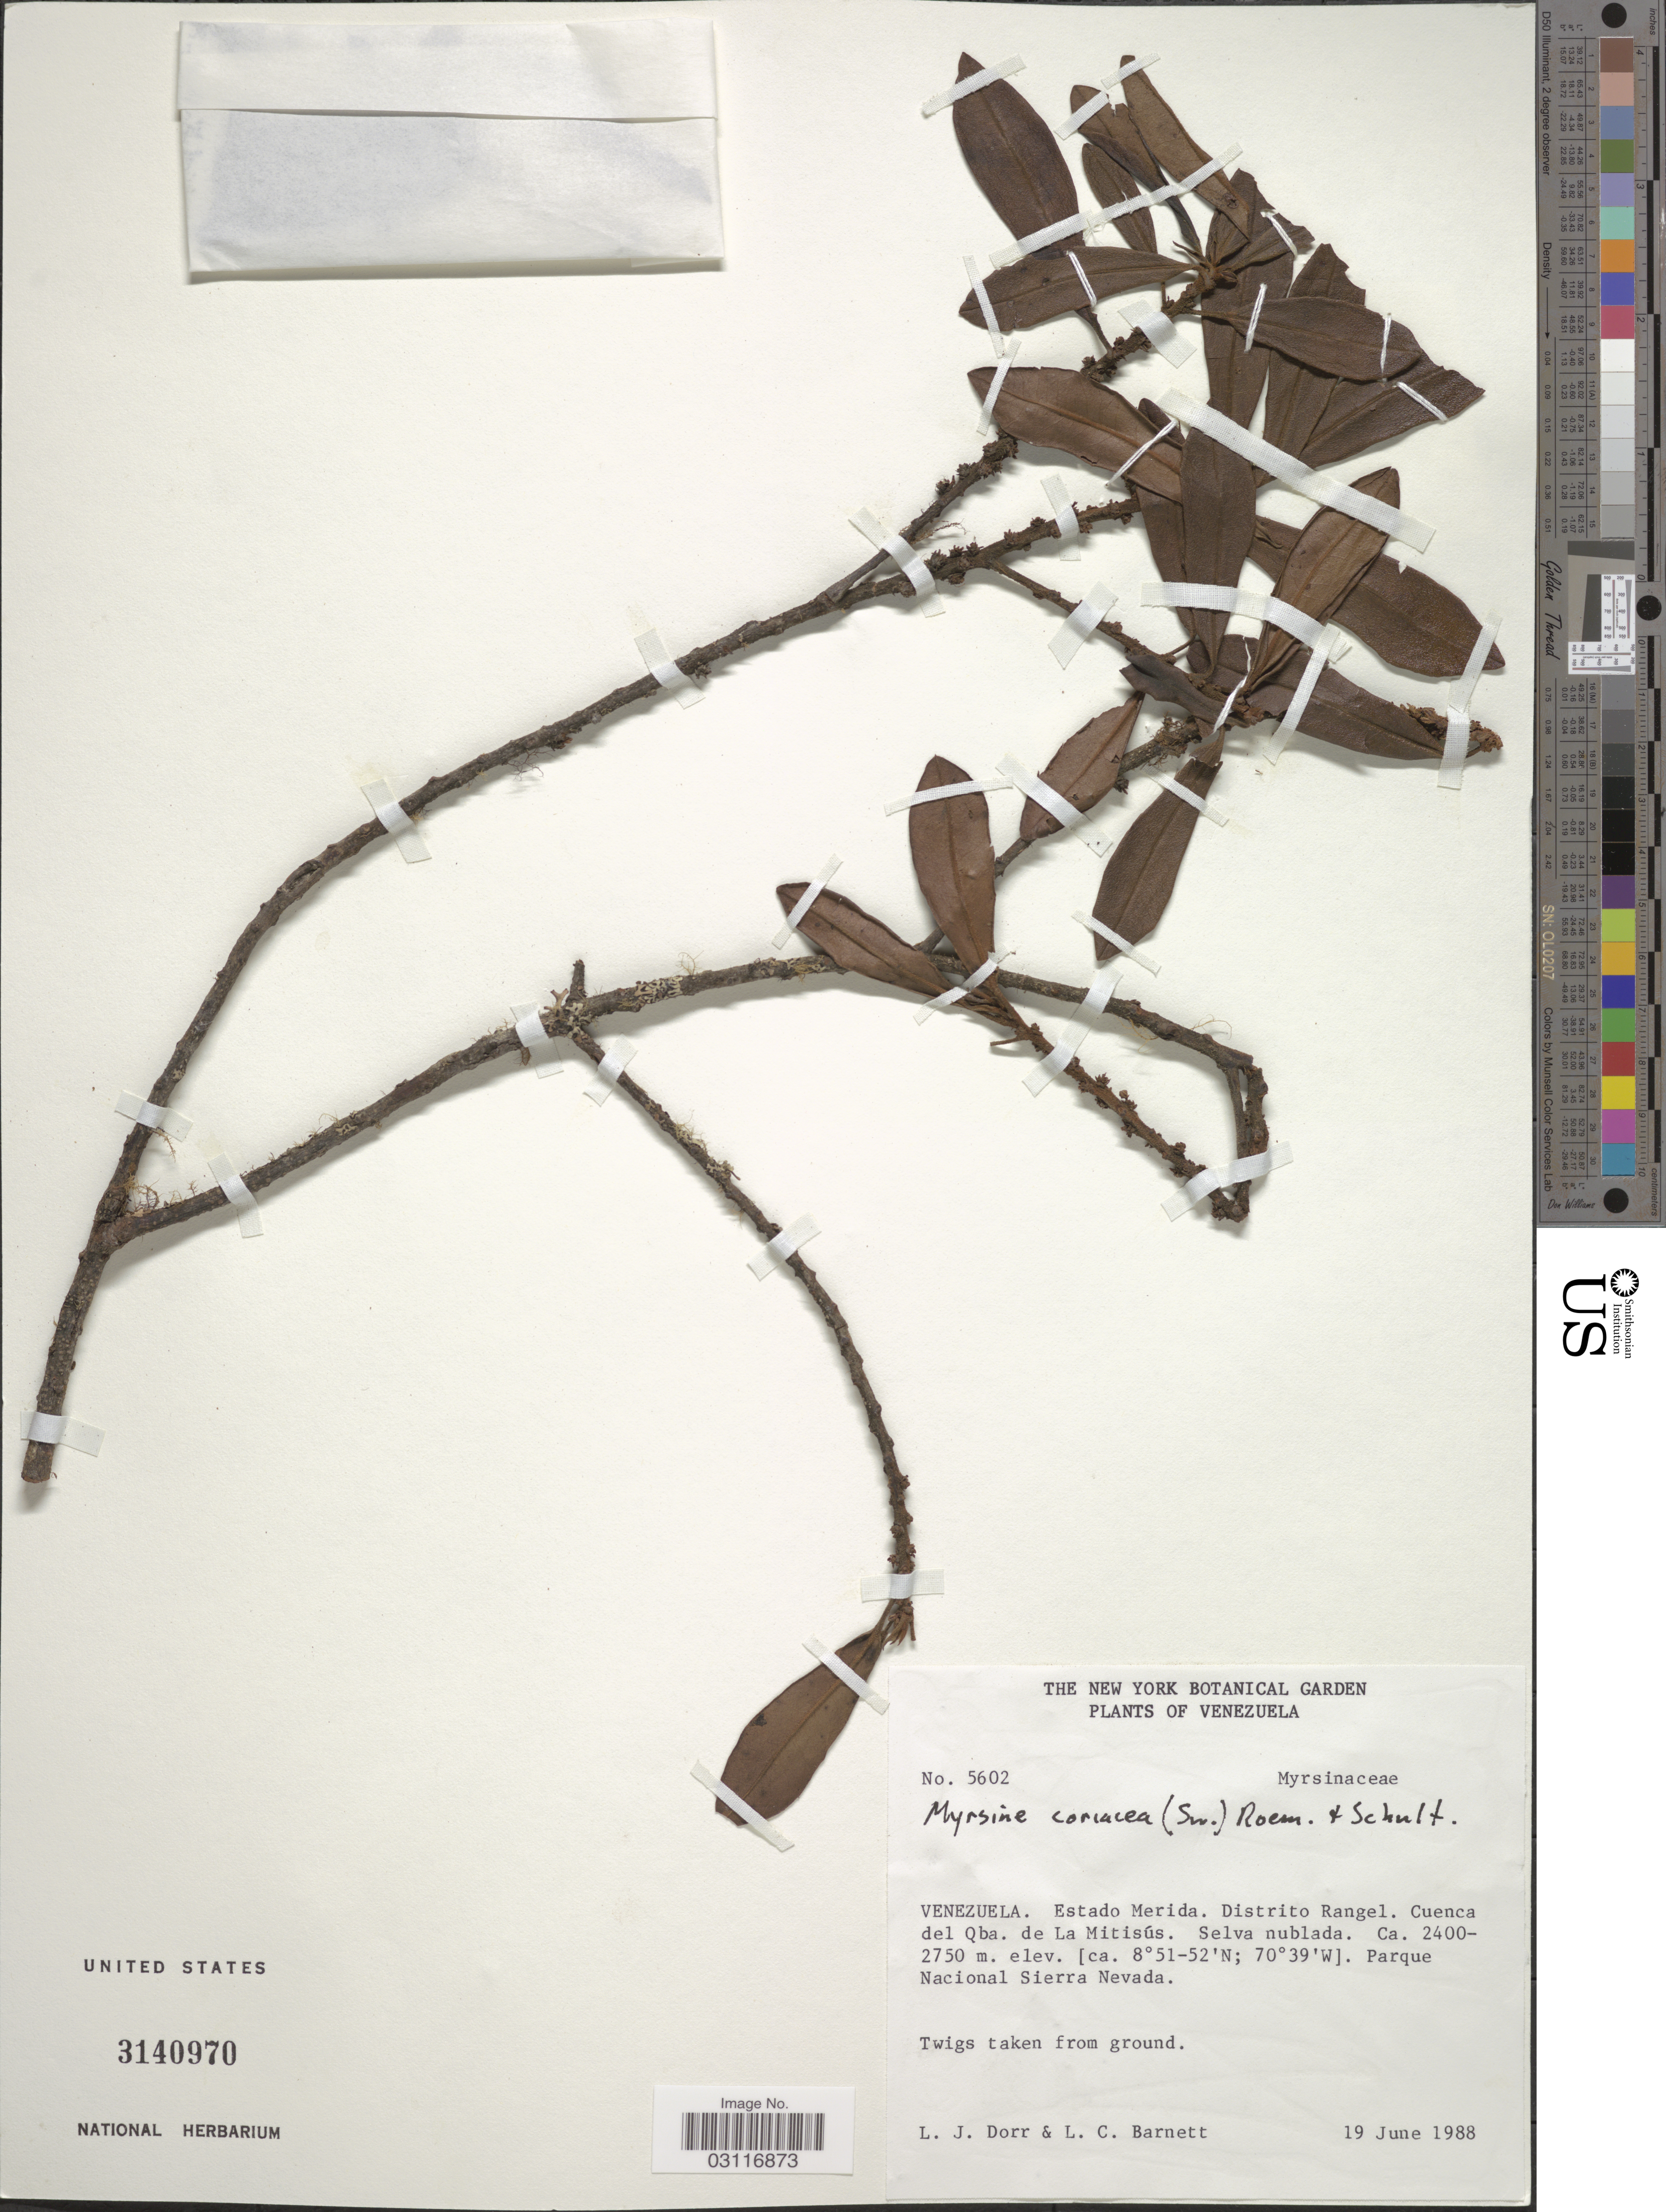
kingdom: Plantae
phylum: Tracheophyta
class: Magnoliopsida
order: Ericales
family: Primulaceae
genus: Myrsine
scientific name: Myrsine coriacea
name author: (Sw.) R. Br. ex Roem. & Schult.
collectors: L. J. Dorr & L. C. Barnett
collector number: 5602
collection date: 1988-06-19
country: Venezuela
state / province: Mérida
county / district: Rangel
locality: Qba. de La Mitisús. Parque Nacional Sierra Nevada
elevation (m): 2400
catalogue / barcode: US 3140970